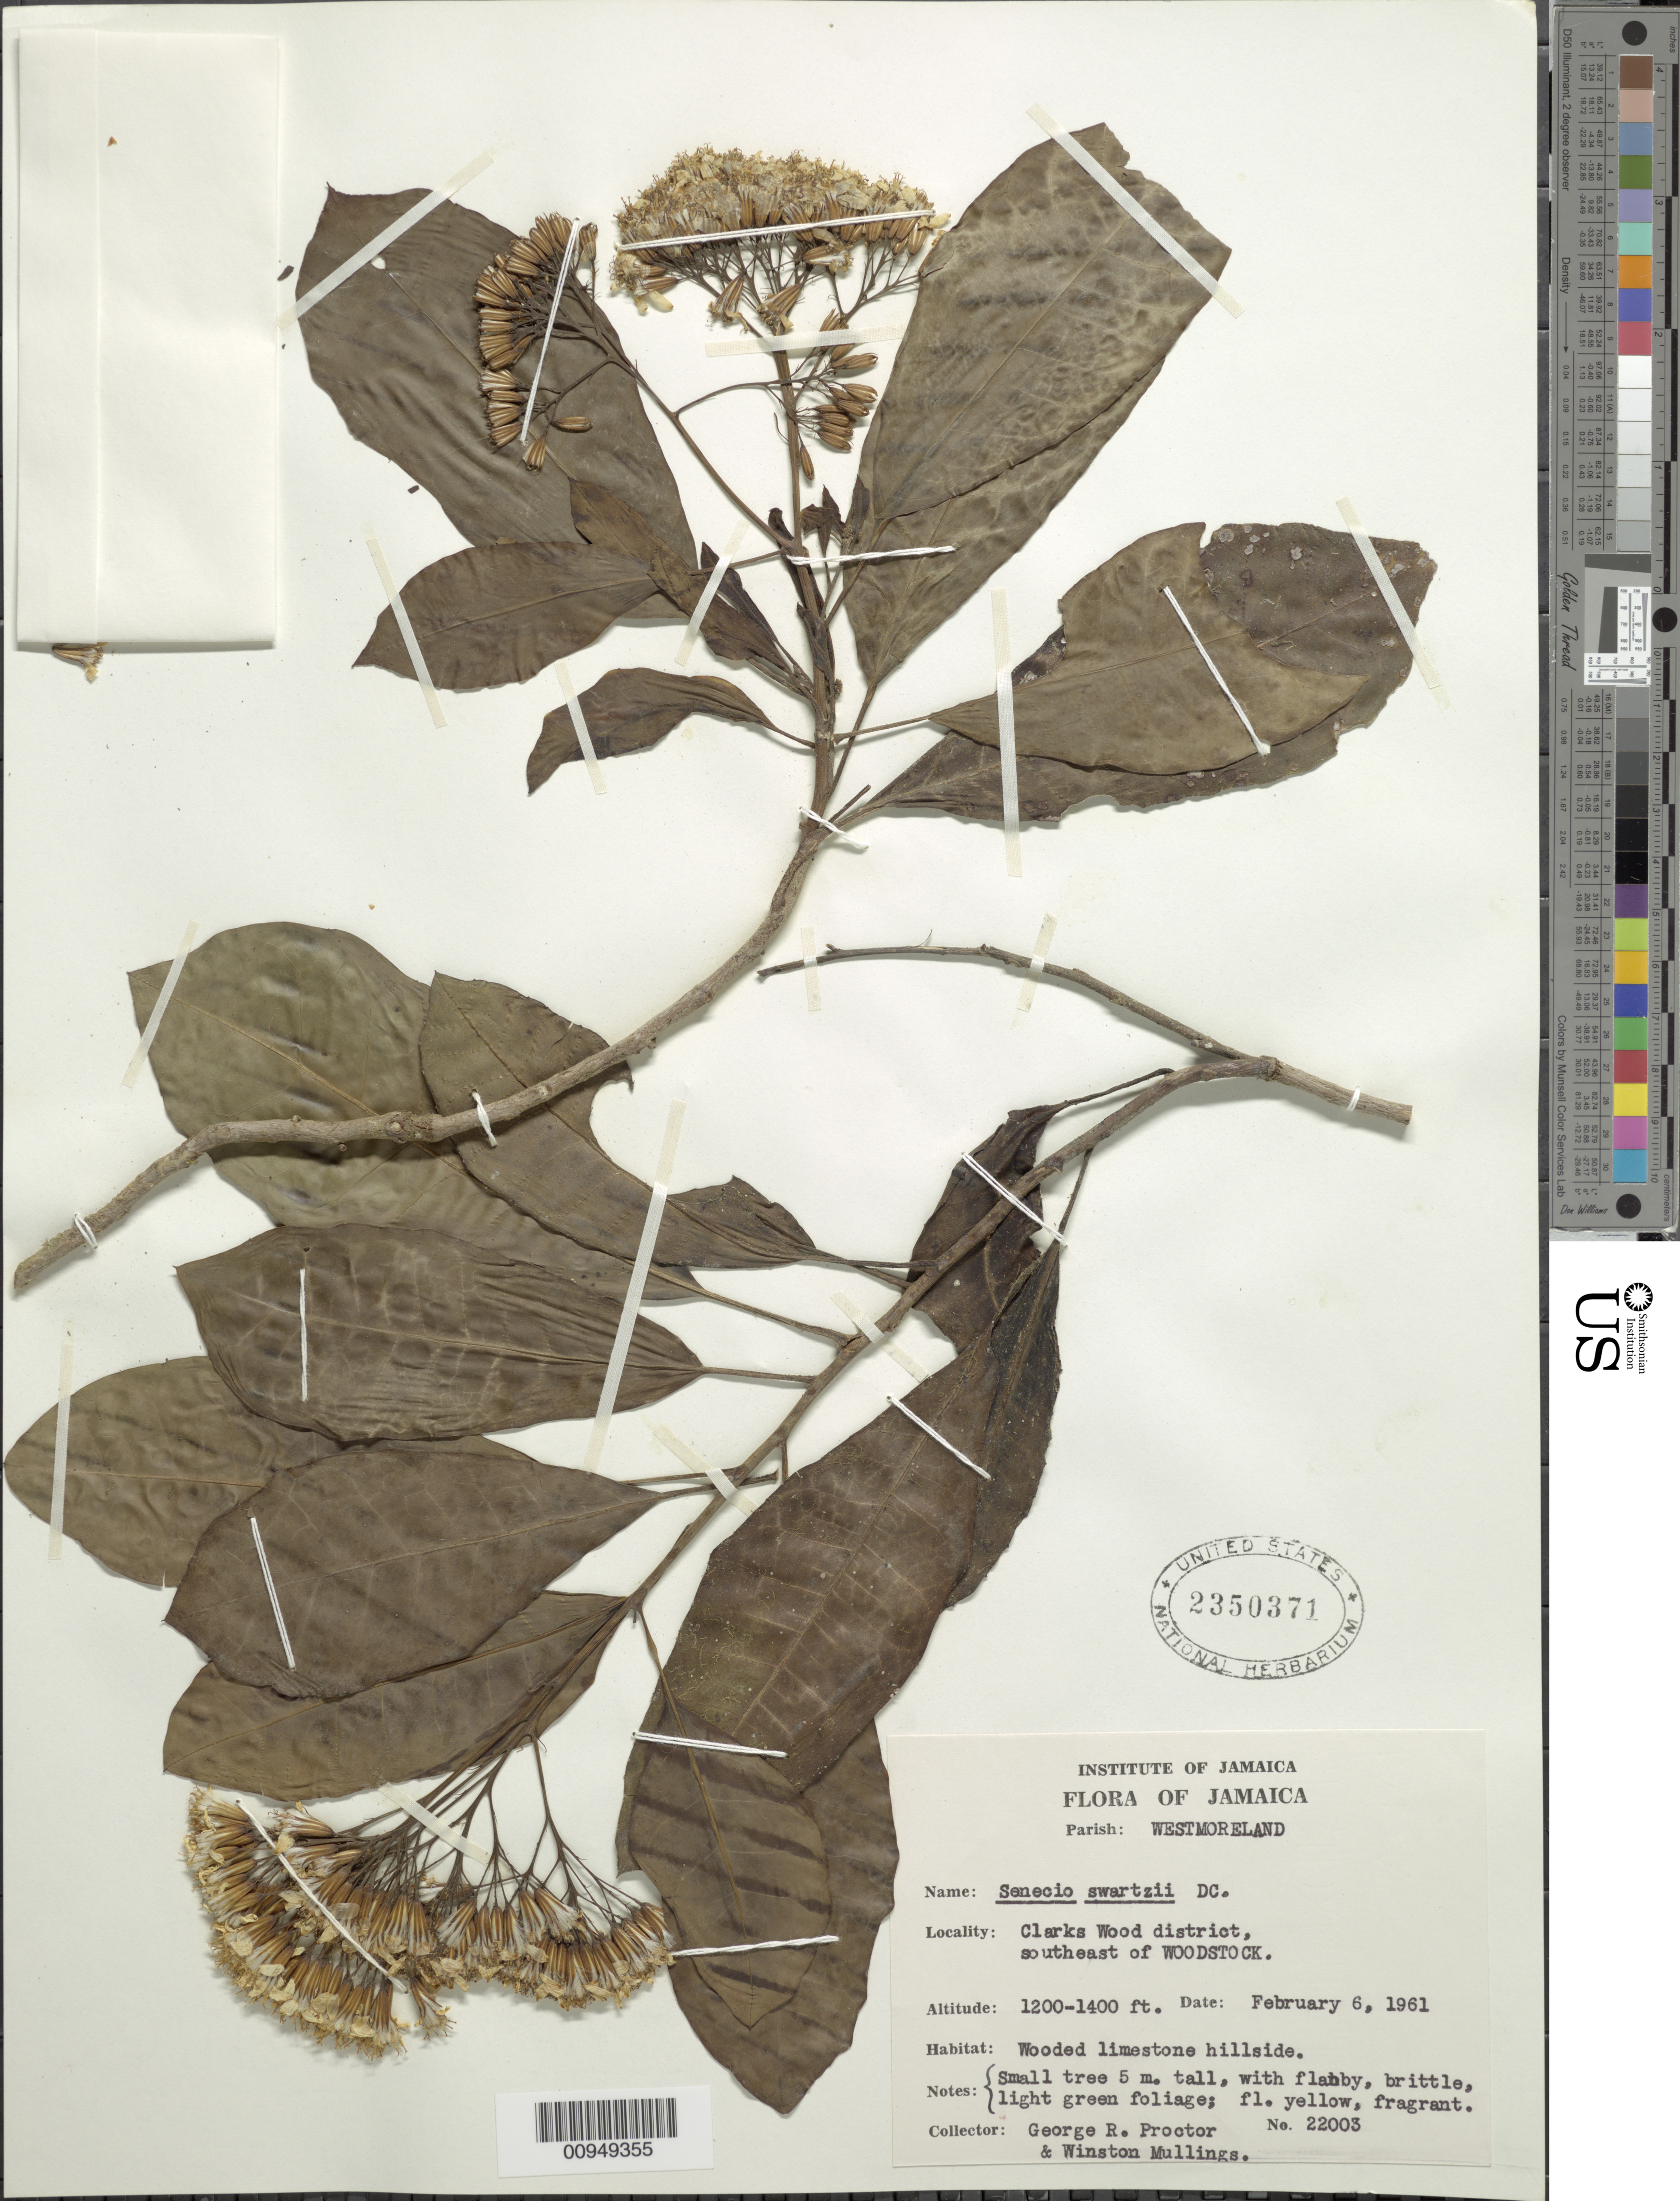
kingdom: Plantae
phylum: Tracheophyta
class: Magnoliopsida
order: Asterales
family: Asteraceae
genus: Odontocline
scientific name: Odontocline glabra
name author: (Sw.) B. Nord.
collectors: G. R. Proctor & W. Mullings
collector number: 22003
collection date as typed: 06 Feb 1961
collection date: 1961-02-06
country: Jamaica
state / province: Westmoreland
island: Jamaica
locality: Clarks Wood District; SE of Woodstock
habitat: Wooded limestone hillside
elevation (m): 366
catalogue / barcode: US 2350371